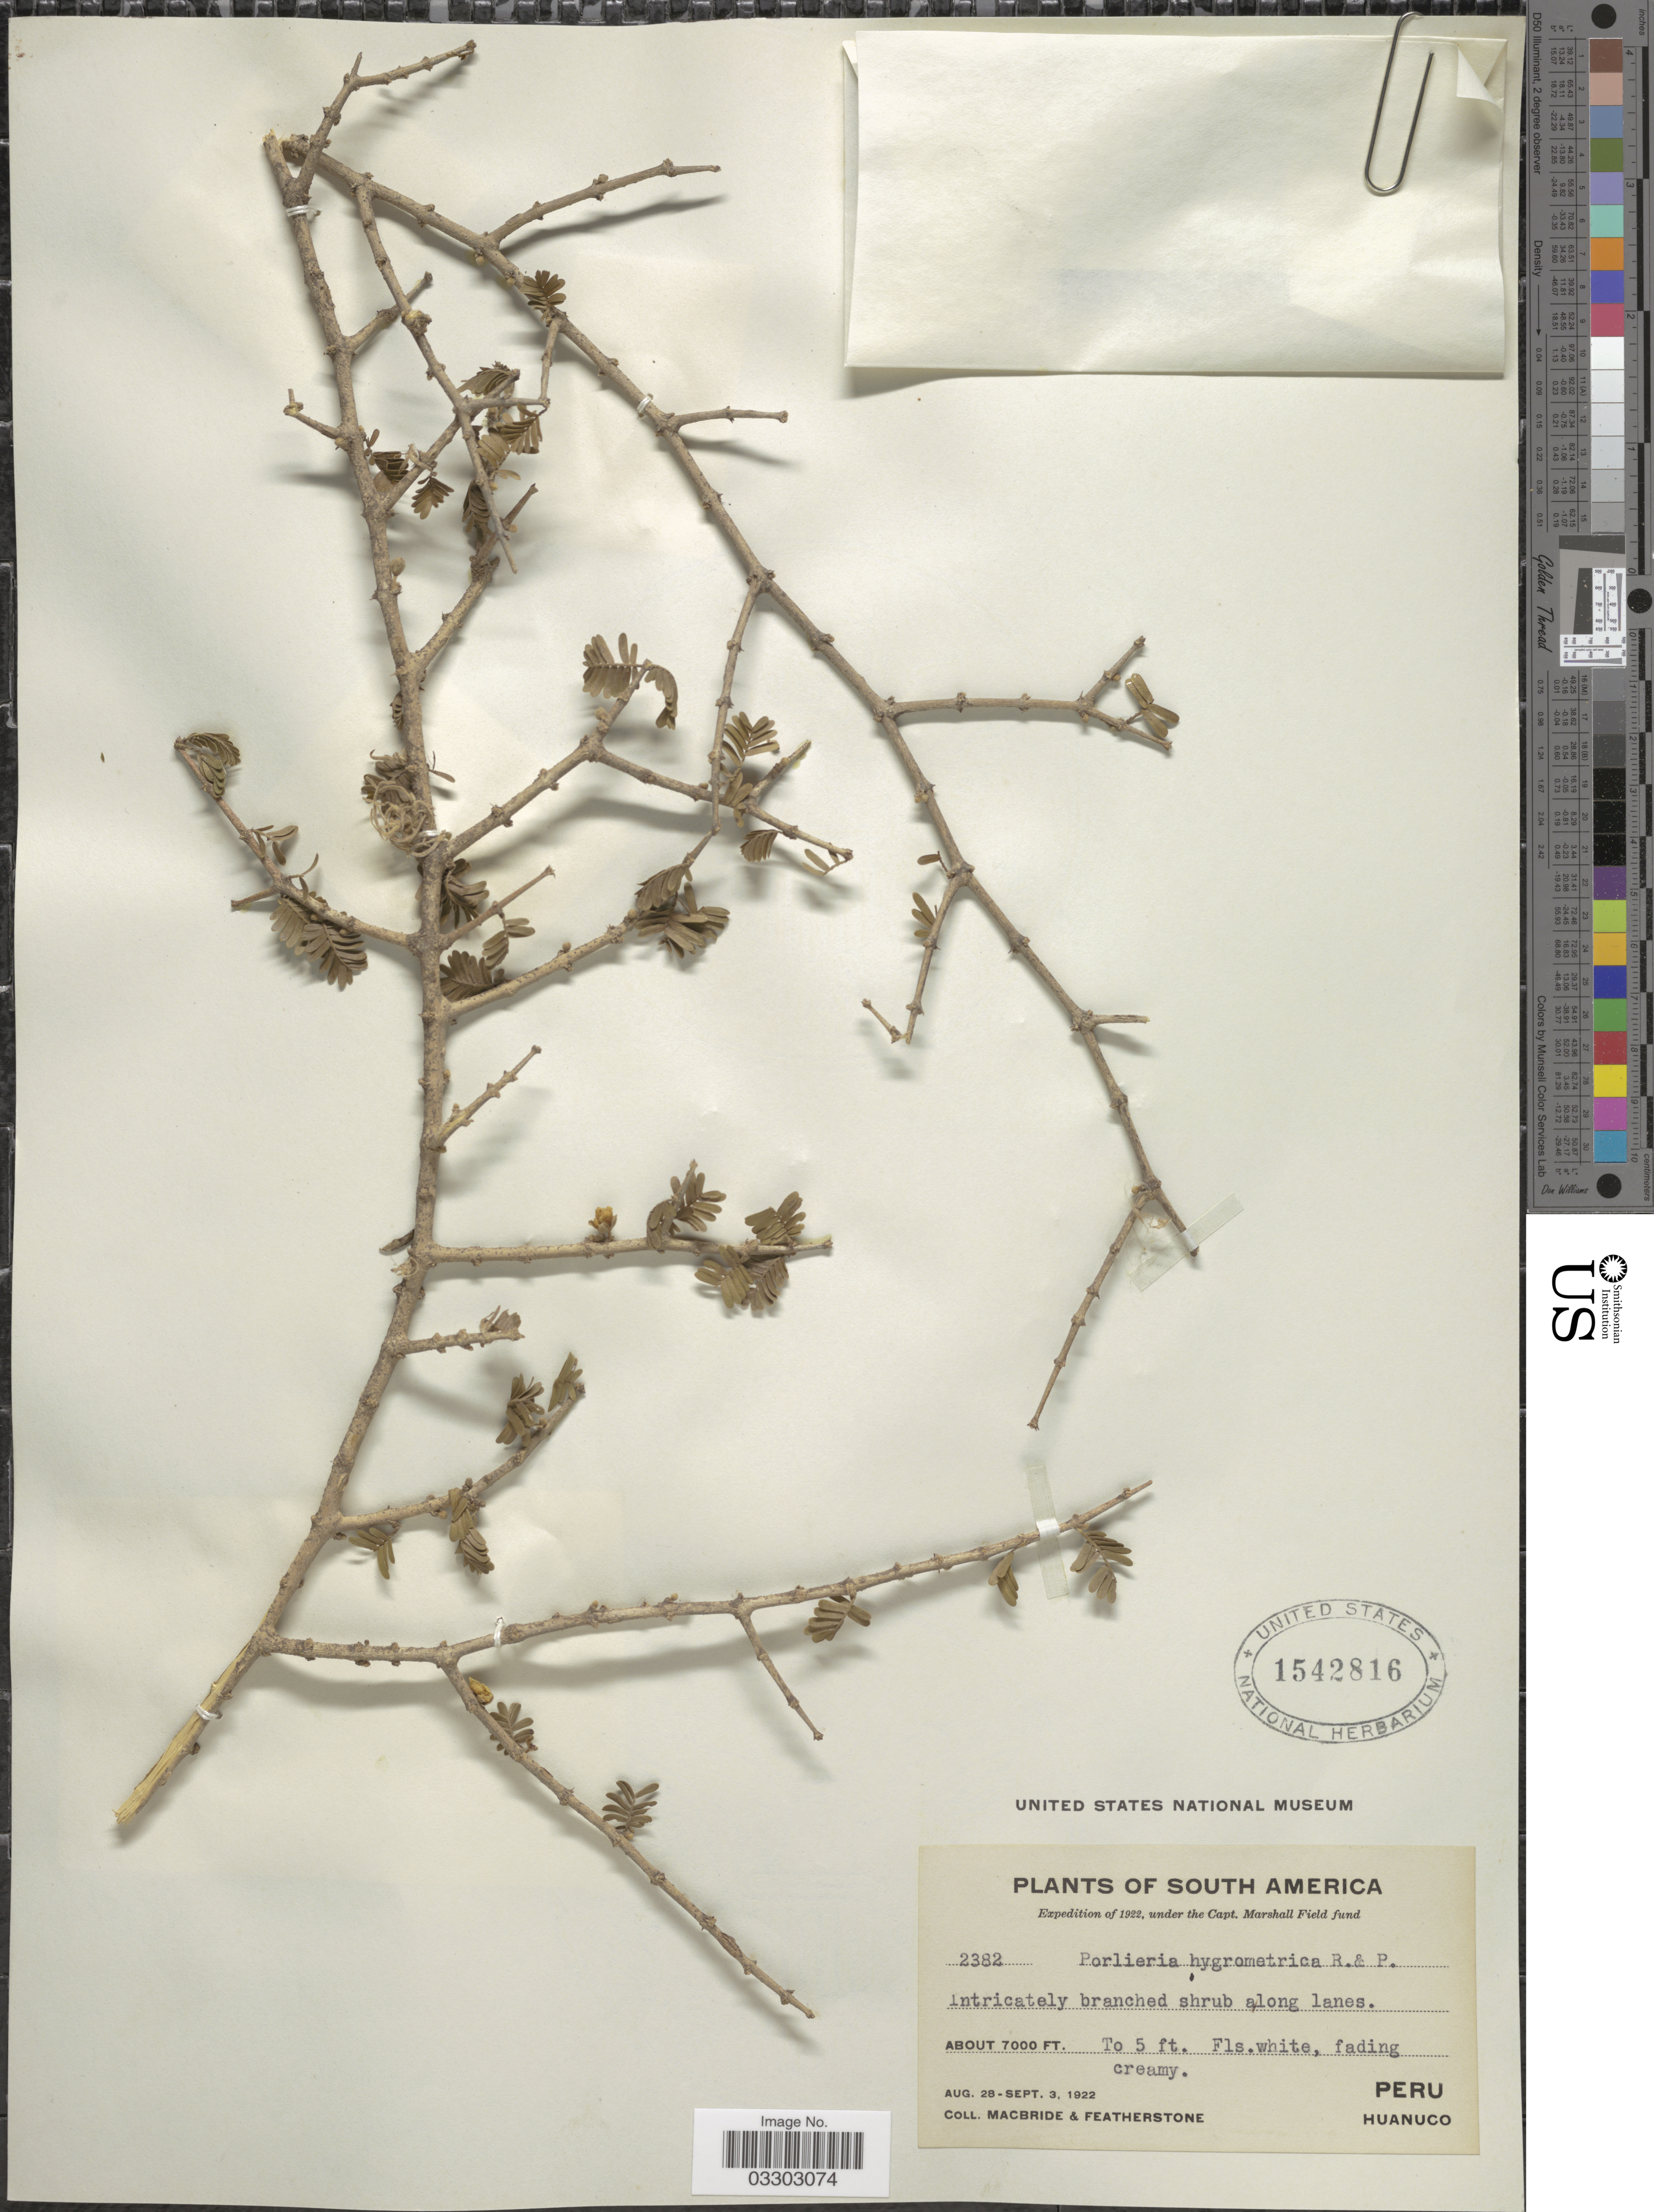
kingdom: Plantae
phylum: Tracheophyta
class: Magnoliopsida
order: Zygophyllales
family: Zygophyllaceae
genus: Porlieria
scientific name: Porlieria hygrometrica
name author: Pav. ex A. Gray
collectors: Macbride, -- & -. Featherstone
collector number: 2382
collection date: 1922-08-28/1922-09-03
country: Peru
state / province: Huánuco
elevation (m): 2134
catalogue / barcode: US 1542816